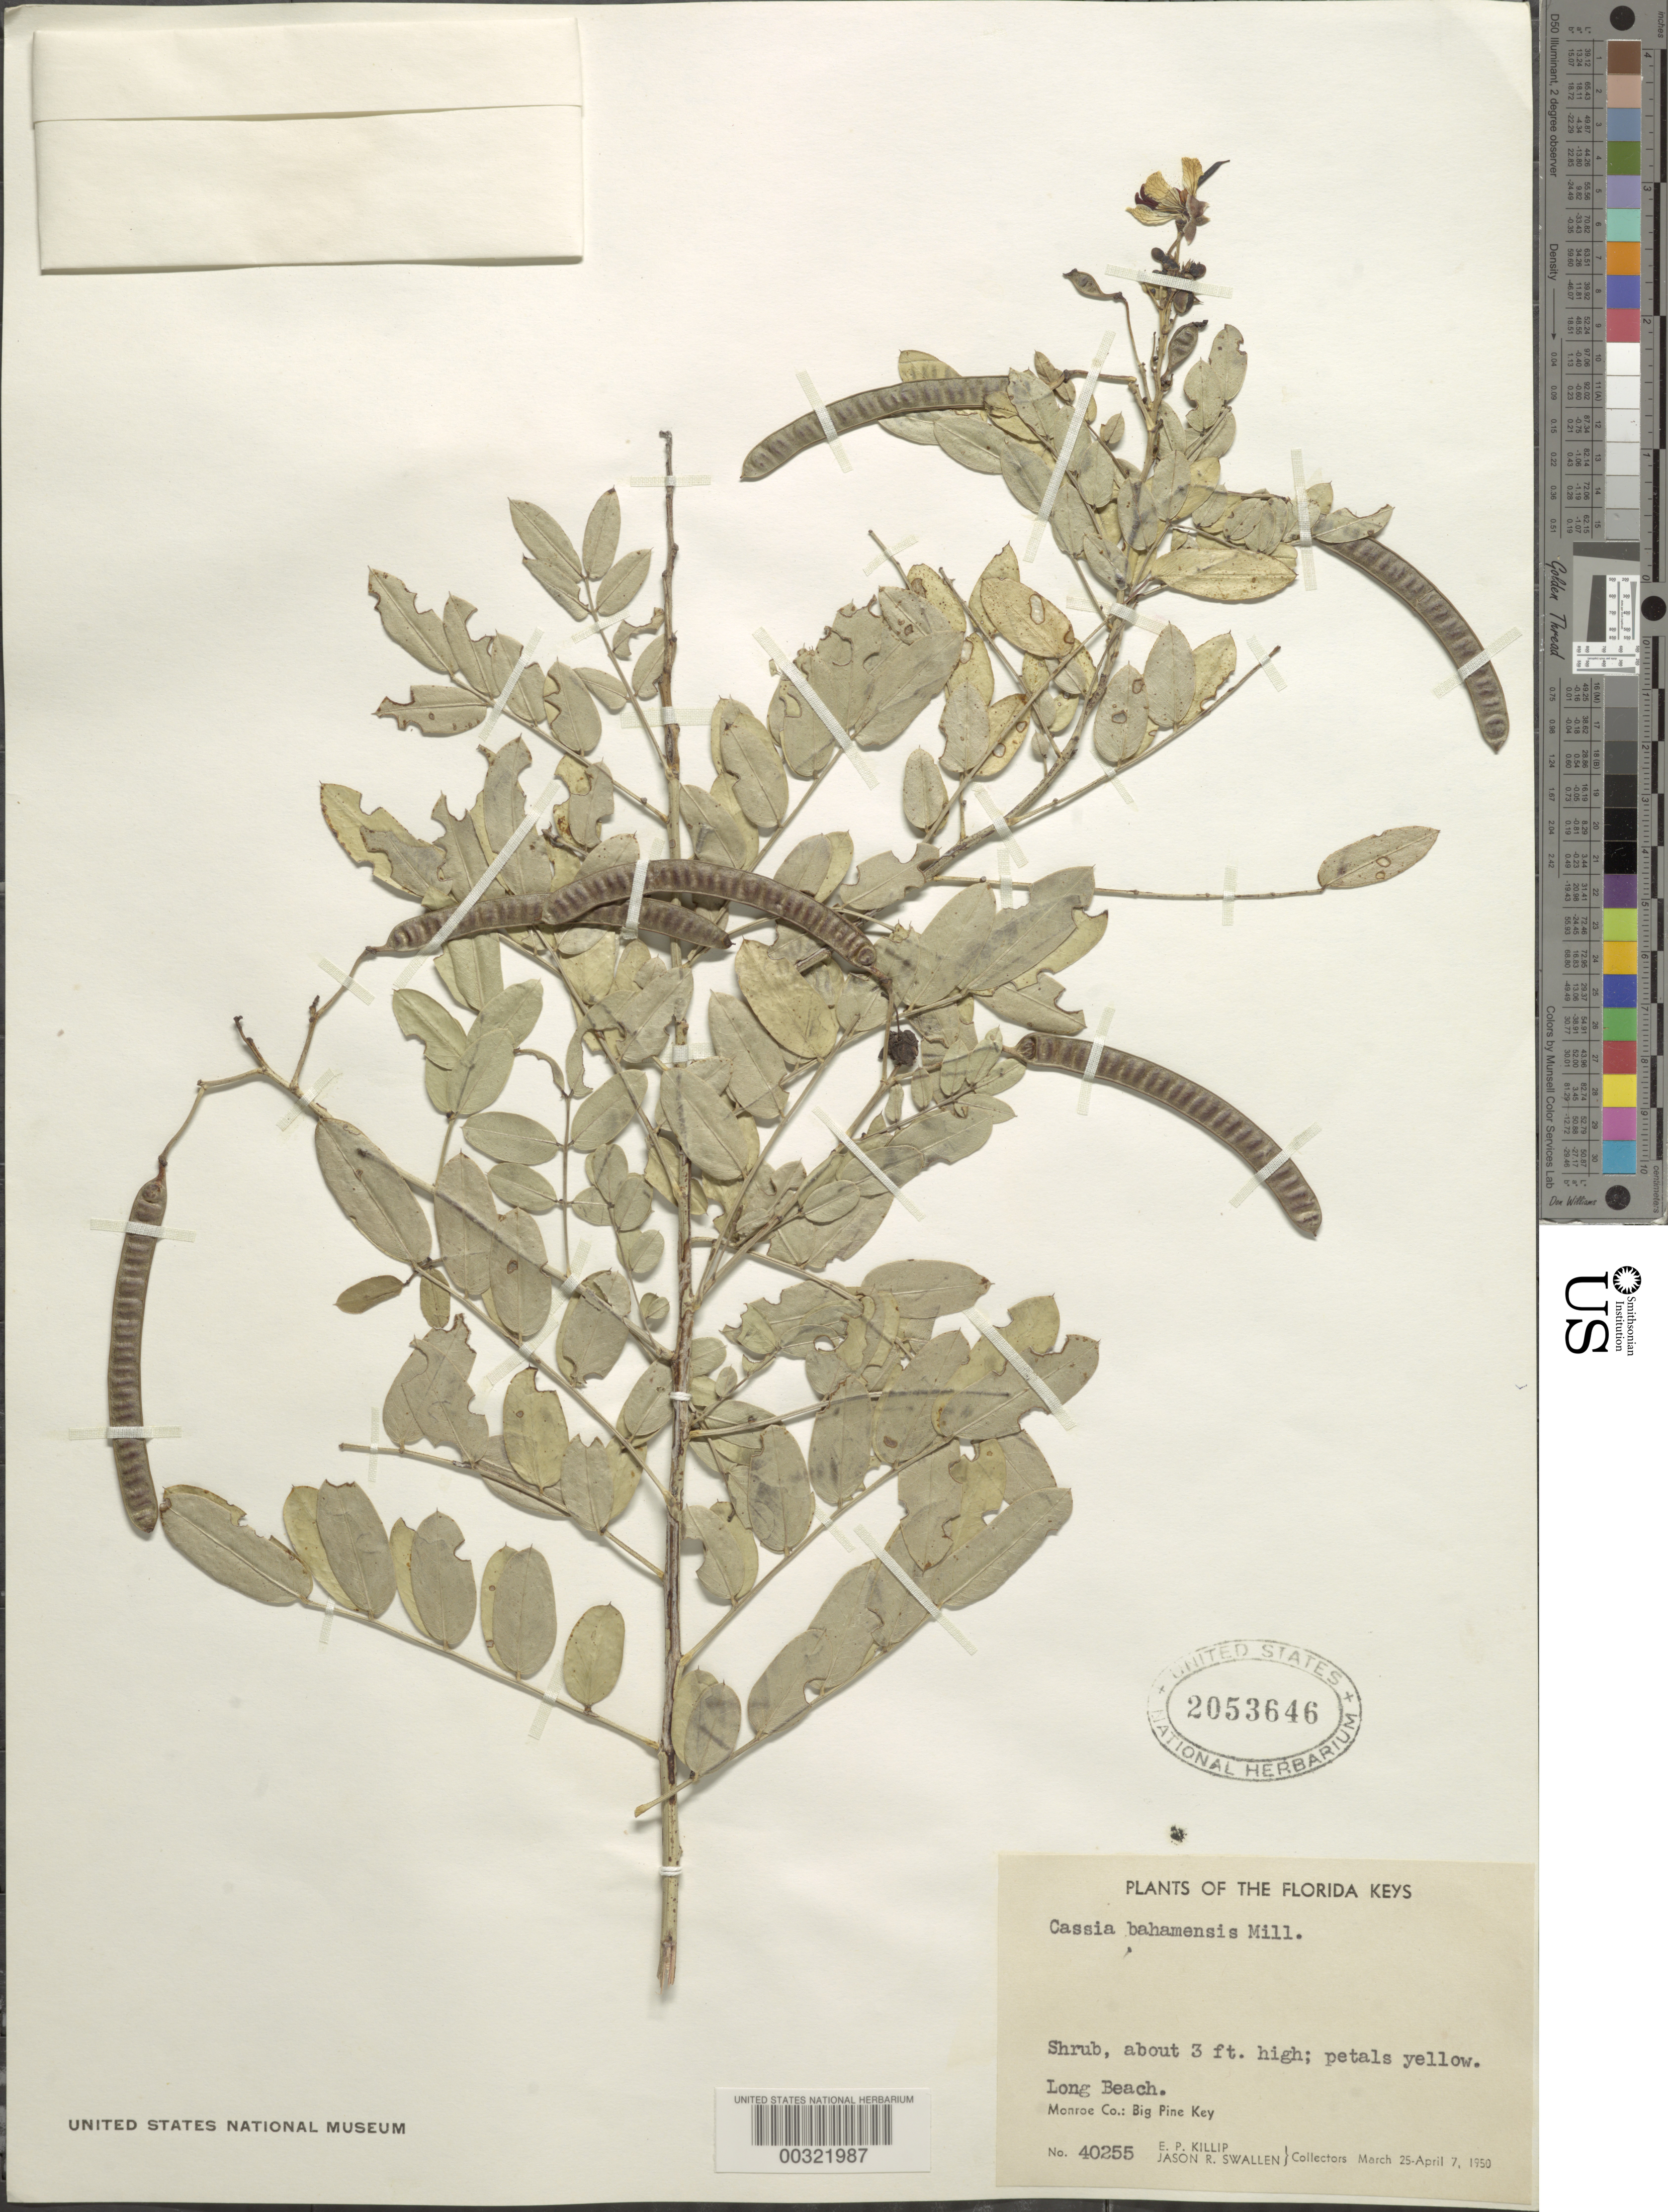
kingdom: Plantae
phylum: Tracheophyta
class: Magnoliopsida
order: Fabales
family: Fabaceae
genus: Senna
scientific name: Senna ligustrina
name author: (L.) H.S. Irwin & Barneby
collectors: E. P. Killip & J. R. Swallen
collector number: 40255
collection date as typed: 25 Mar 1950 to 07 Apr 1950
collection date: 1950-03-25/1950-04-07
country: United States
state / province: Florida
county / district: Monroe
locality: Big pine key, long beach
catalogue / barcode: US 2053646